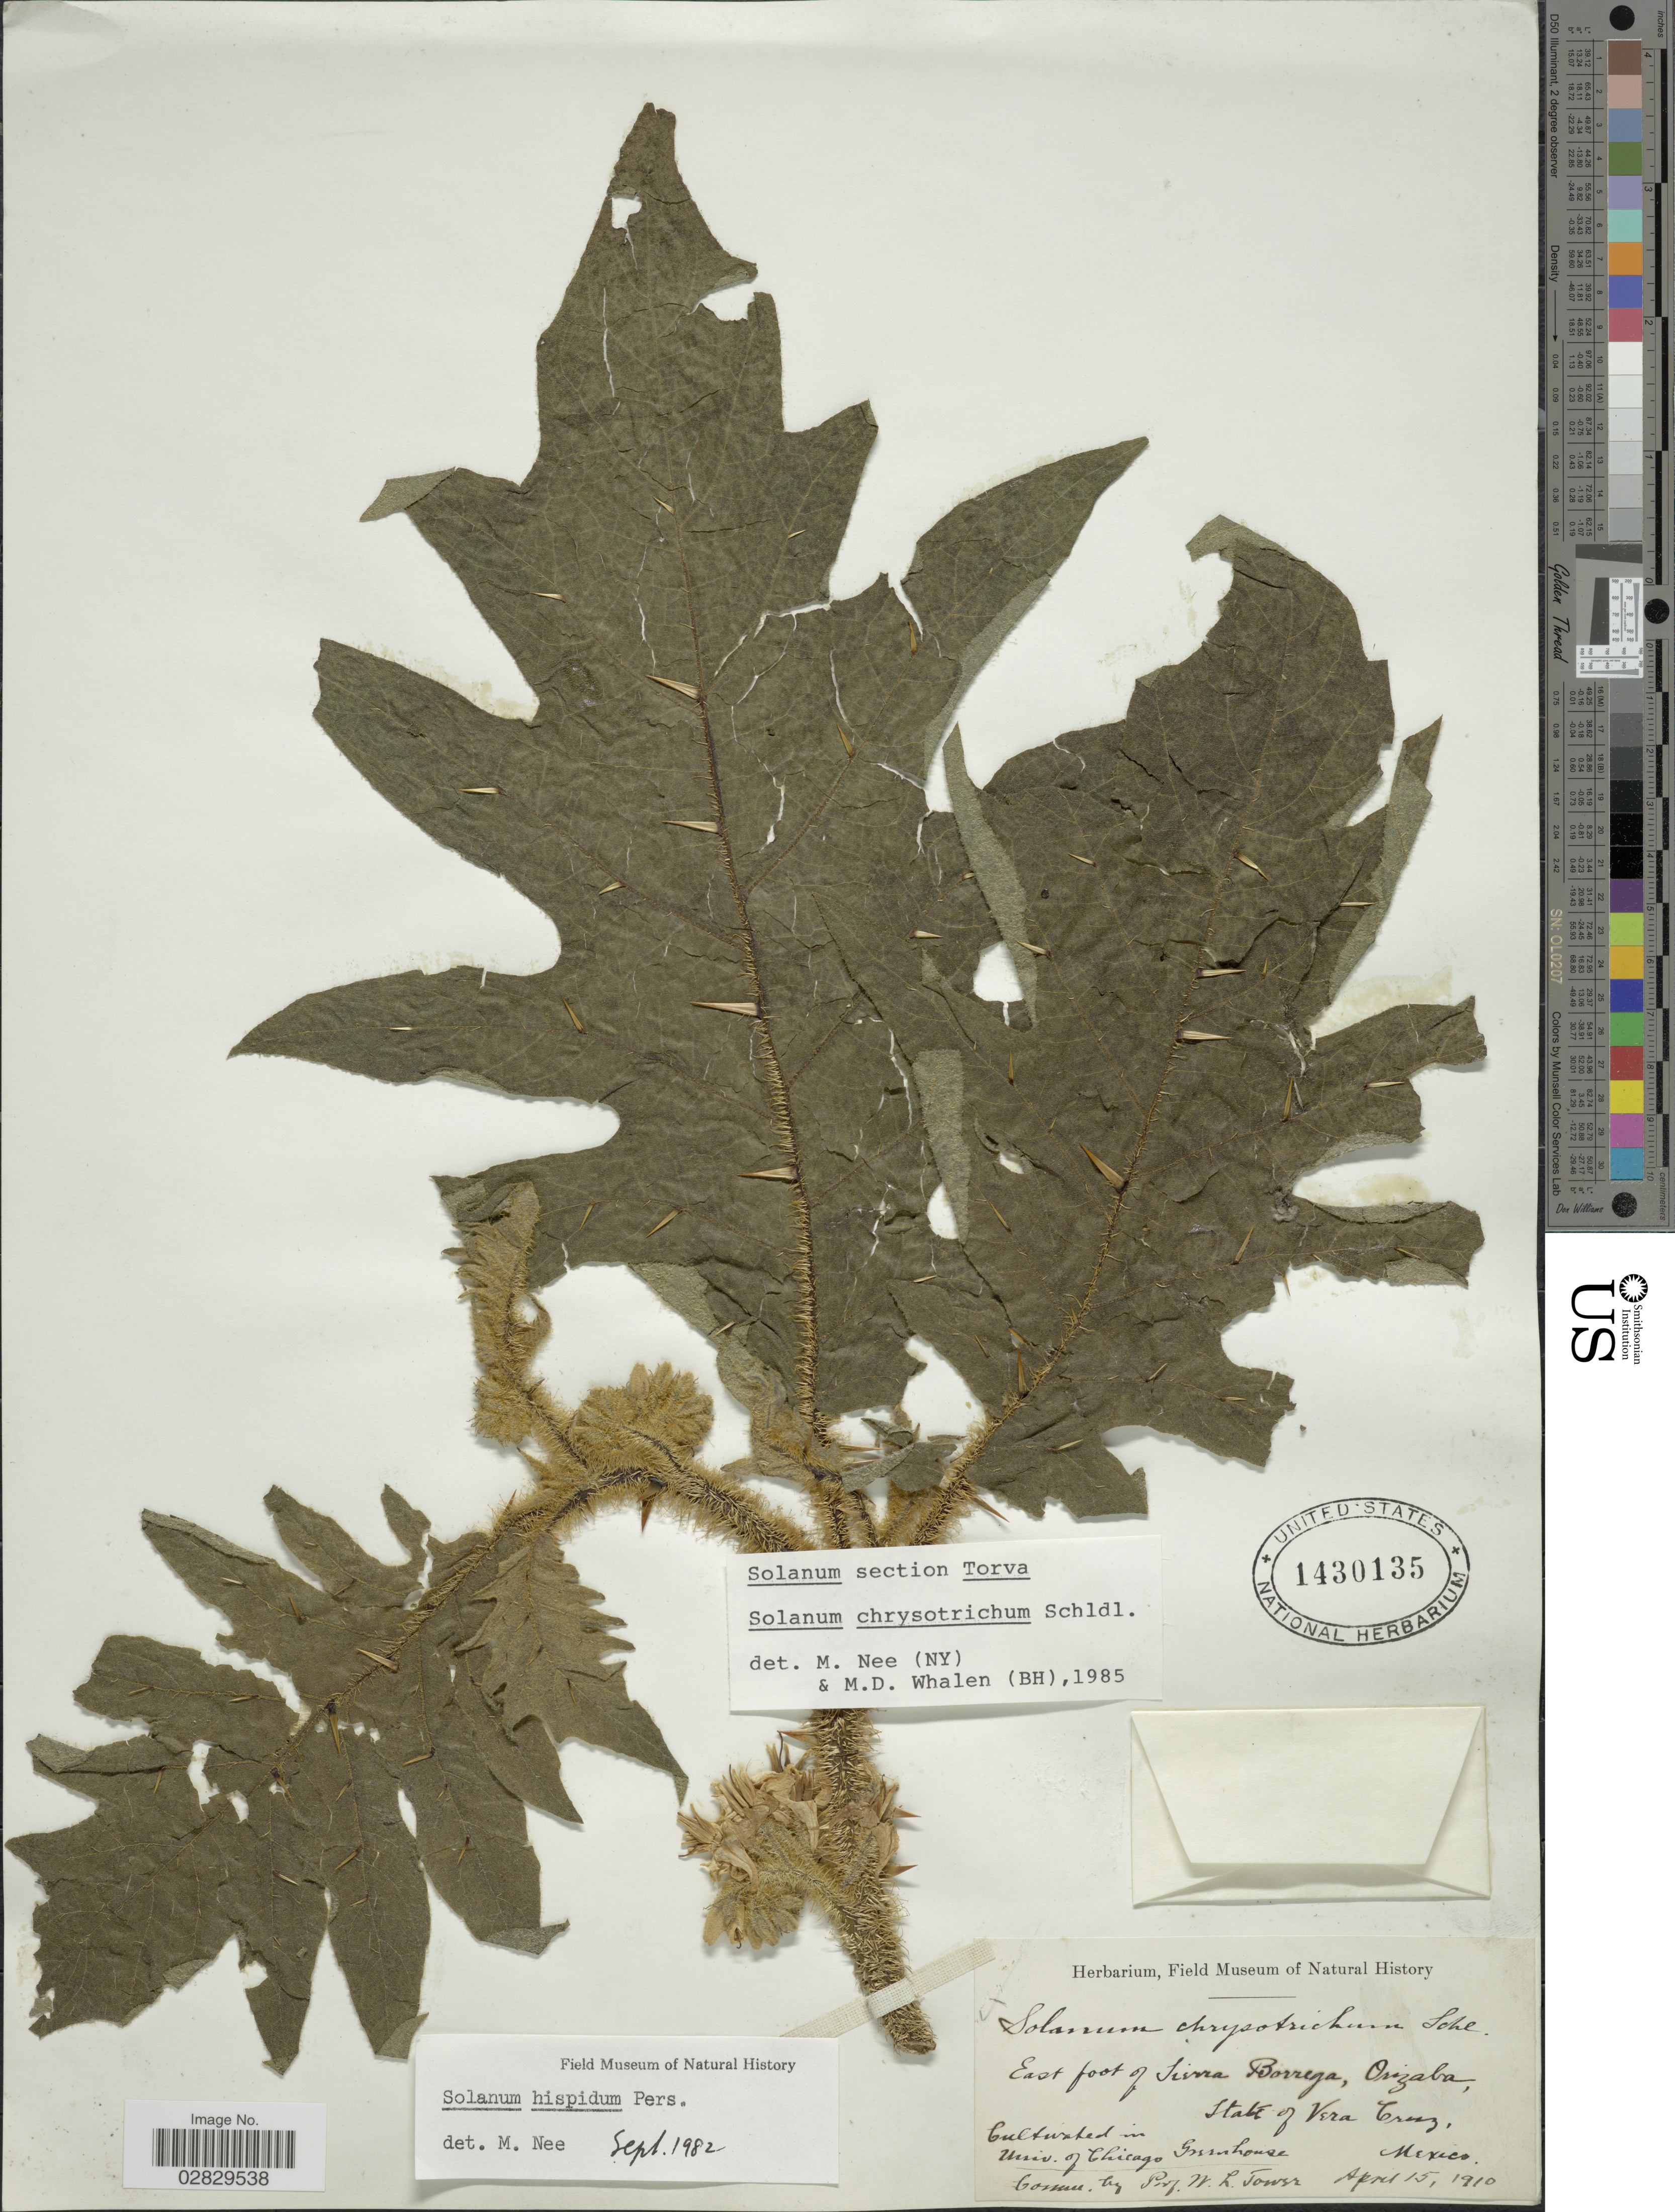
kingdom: Plantae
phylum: Tracheophyta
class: Magnoliopsida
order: Solanales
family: Solanaceae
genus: Solanum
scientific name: Solanum chrysotrichum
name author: Schltdl.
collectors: Field Museum of Natural History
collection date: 1910-04-15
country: United States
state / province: Illinois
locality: Cultivated in Univ. of Chicago, Greenhouse.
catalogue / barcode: US 1430135